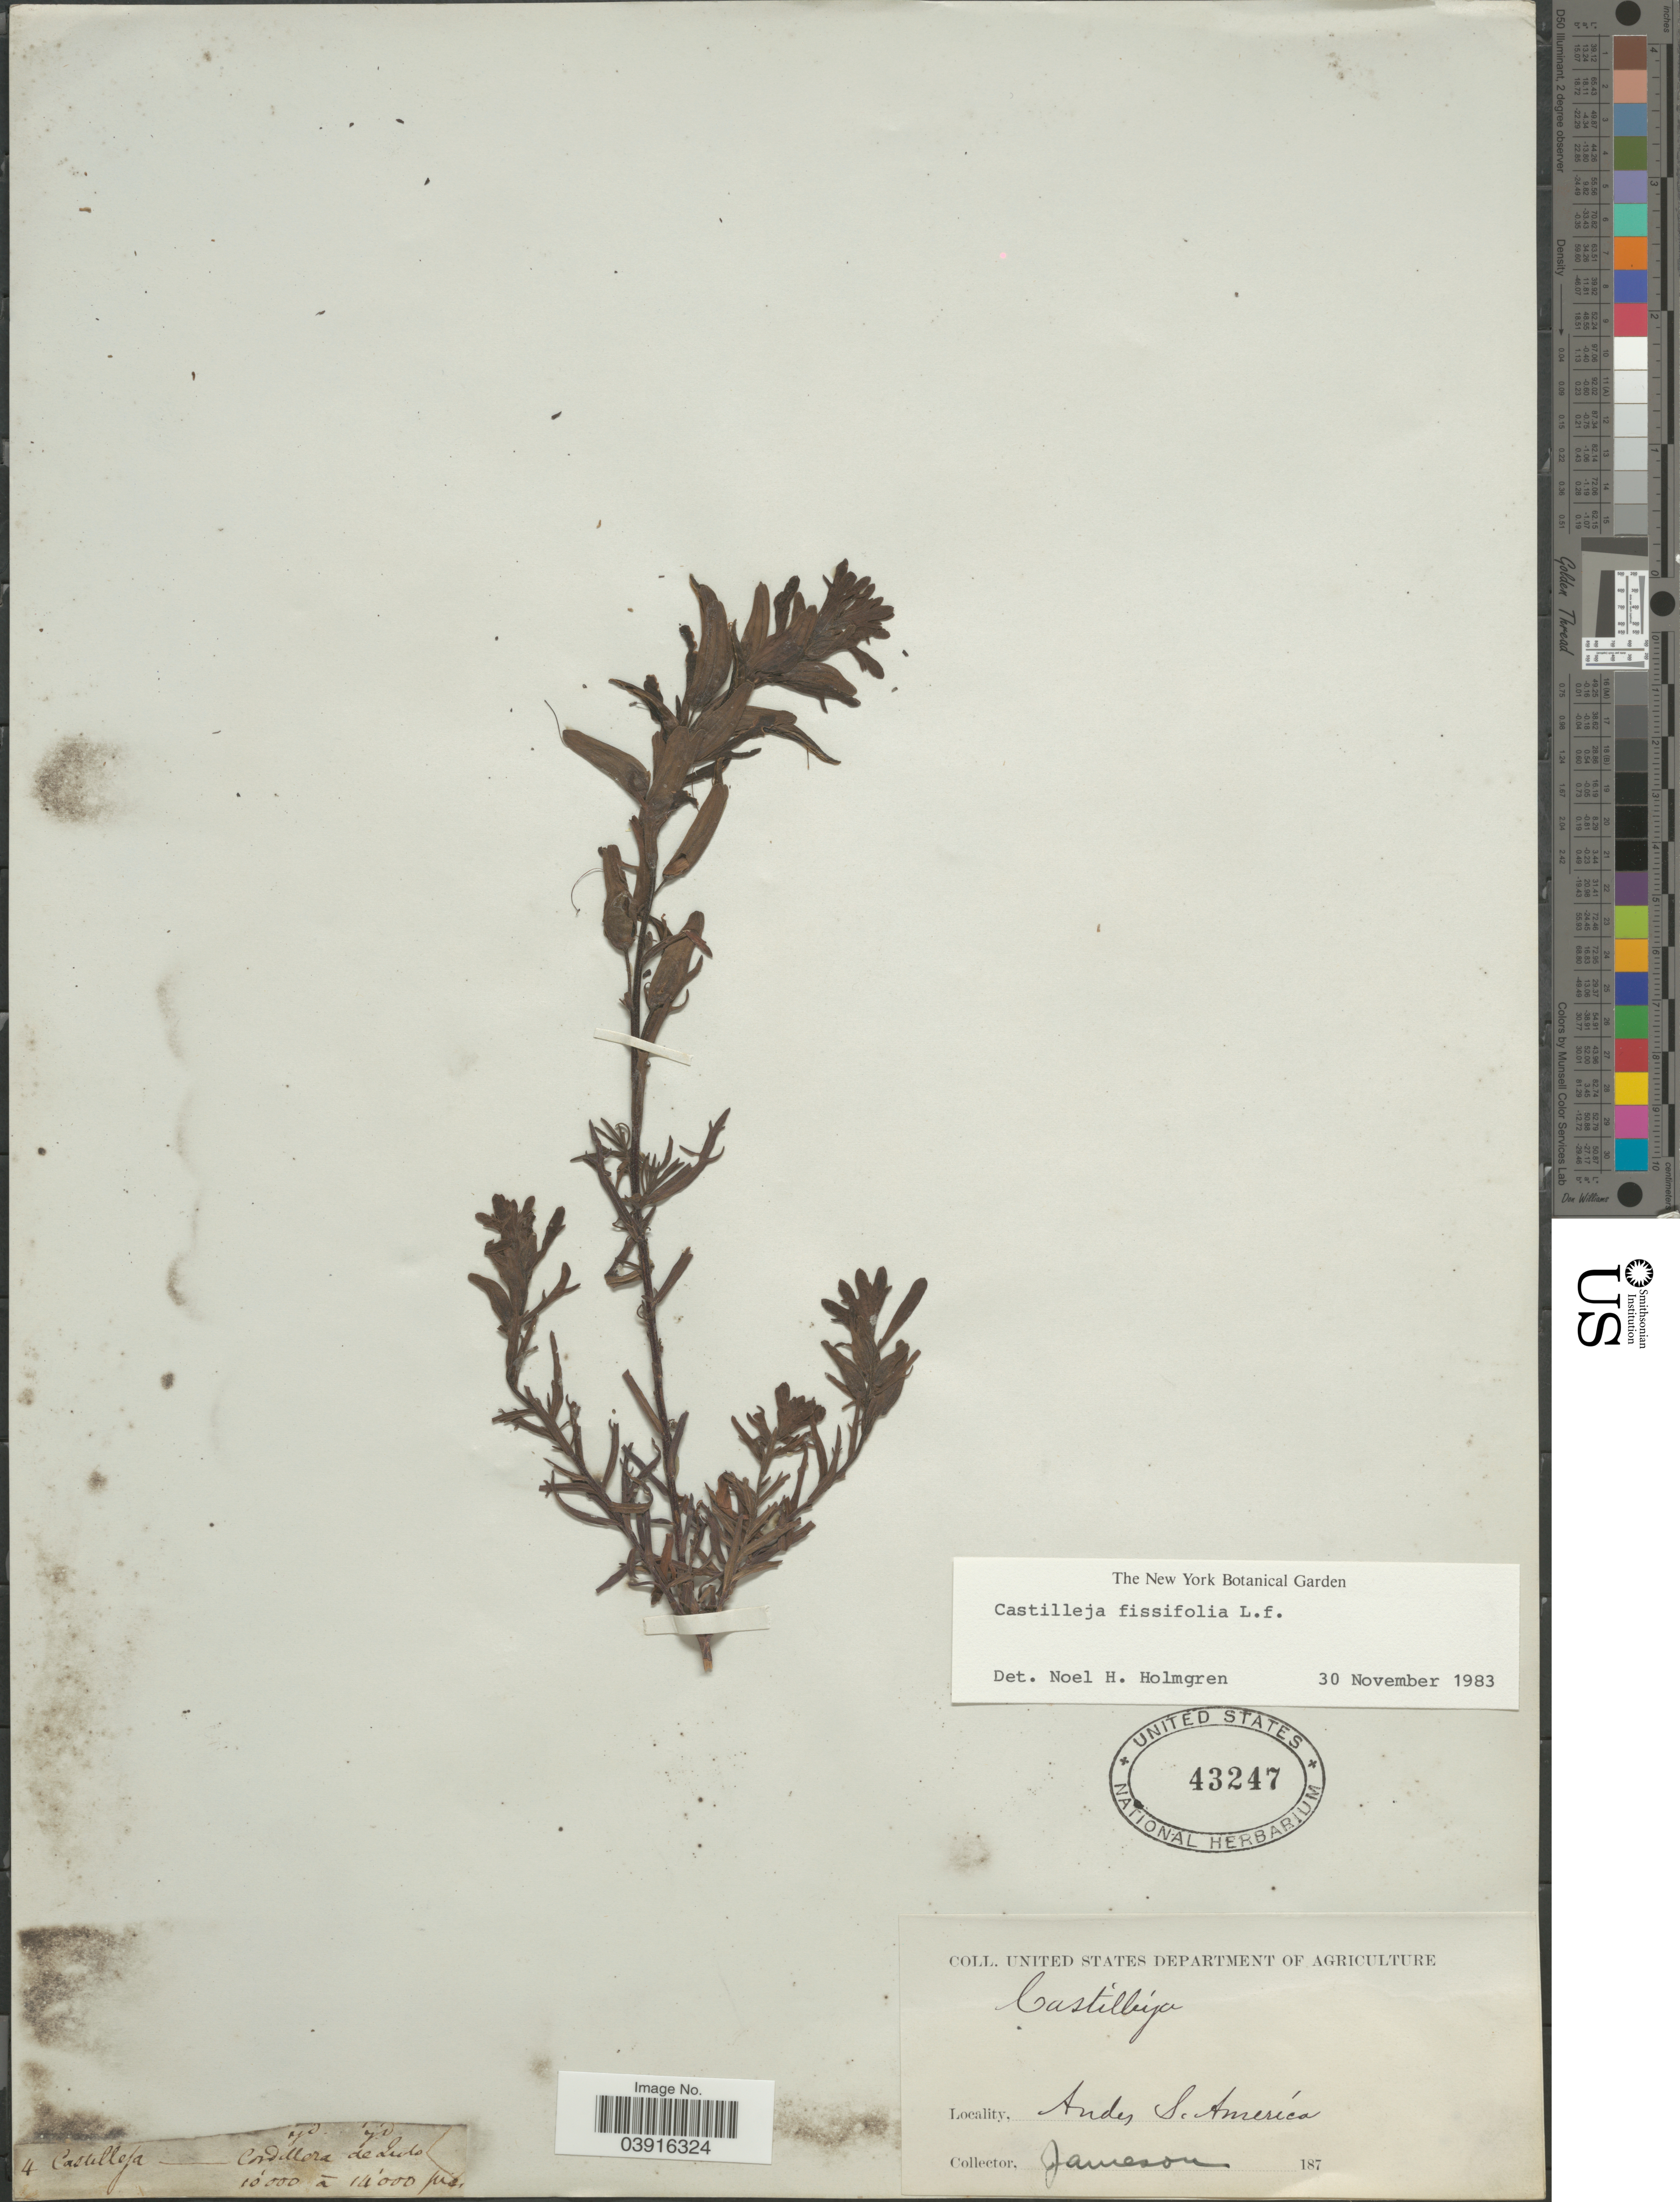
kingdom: Plantae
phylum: Tracheophyta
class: Magnoliopsida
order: Lamiales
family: Orobanchaceae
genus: Castilleja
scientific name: Castilleja fissifolia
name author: L. f.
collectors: -- Jameson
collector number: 4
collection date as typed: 187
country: Ecuador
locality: Cordillera de Quito. Andes. S. America.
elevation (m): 3048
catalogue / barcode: US 43247